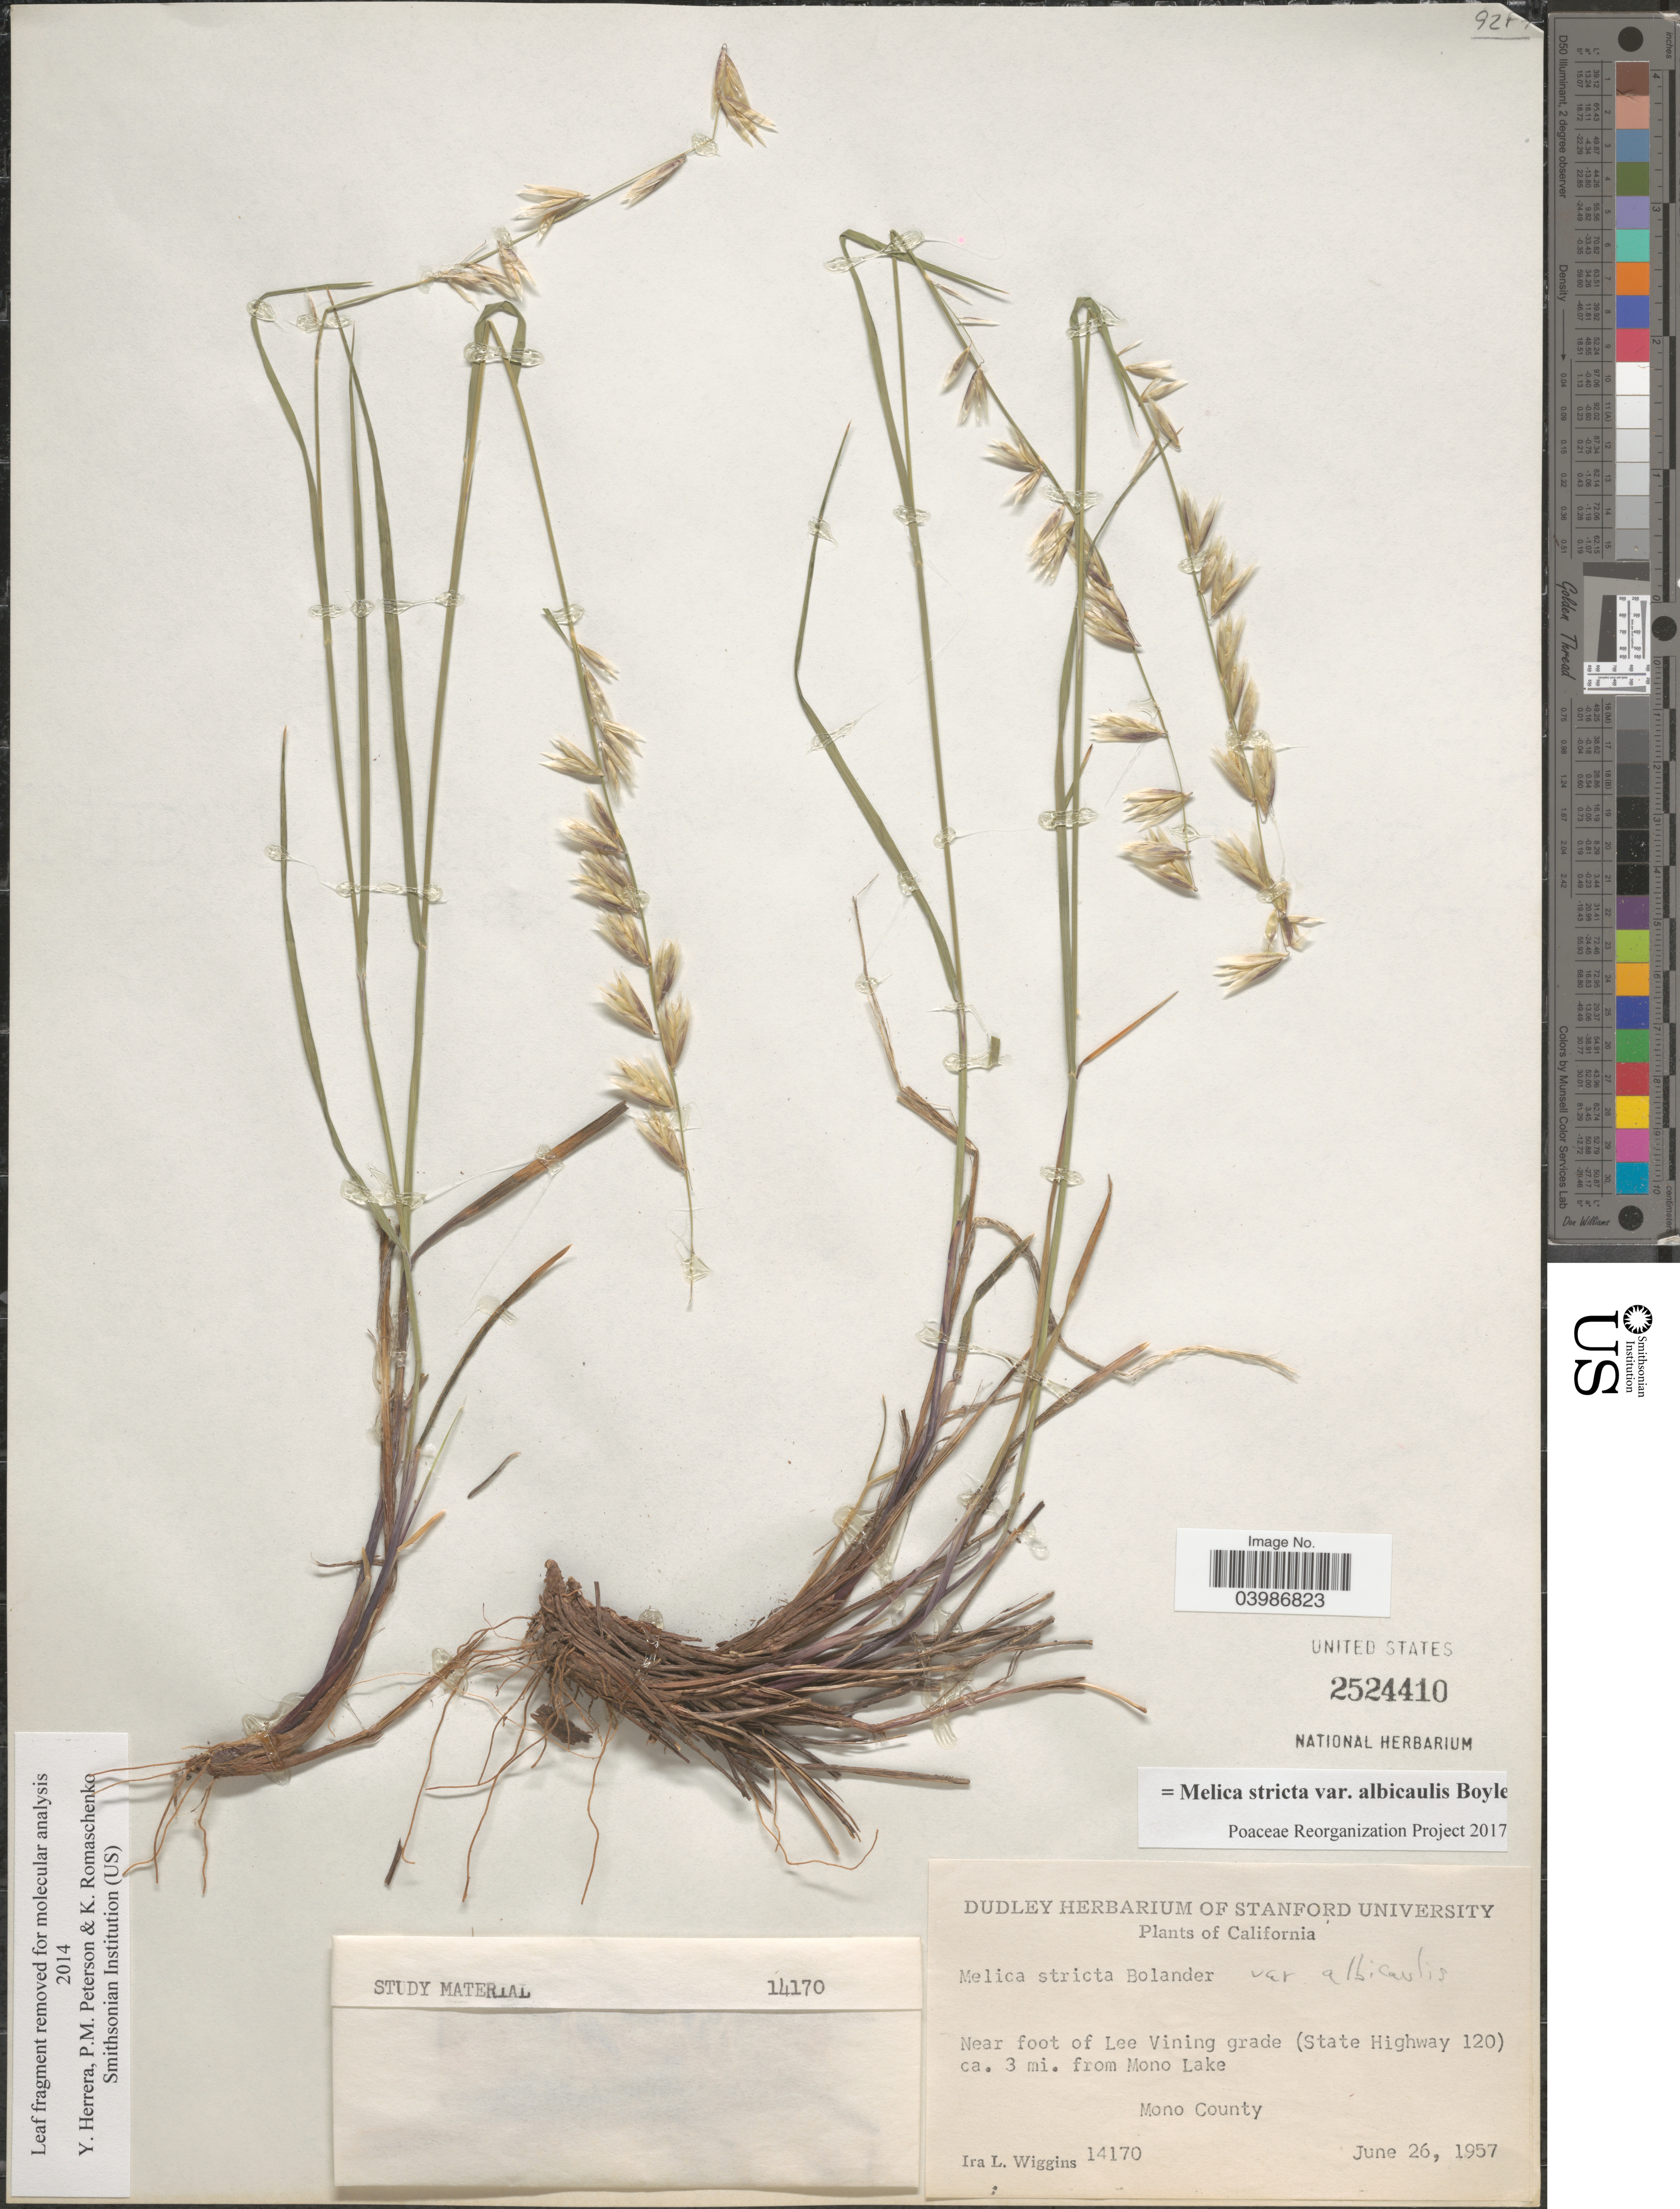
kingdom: Plantae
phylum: Tracheophyta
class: Liliopsida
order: Poales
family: Poaceae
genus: Melica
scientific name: Melica stricta var. albicaulis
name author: Boyle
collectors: I. L. Wiggins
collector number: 14170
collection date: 1957-06-26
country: United States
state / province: California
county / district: Mono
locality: Near foot of Lee Vining grade (State Highway 120) ca. 3 mi. from Mono Lake. Mono County.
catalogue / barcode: US 2524410